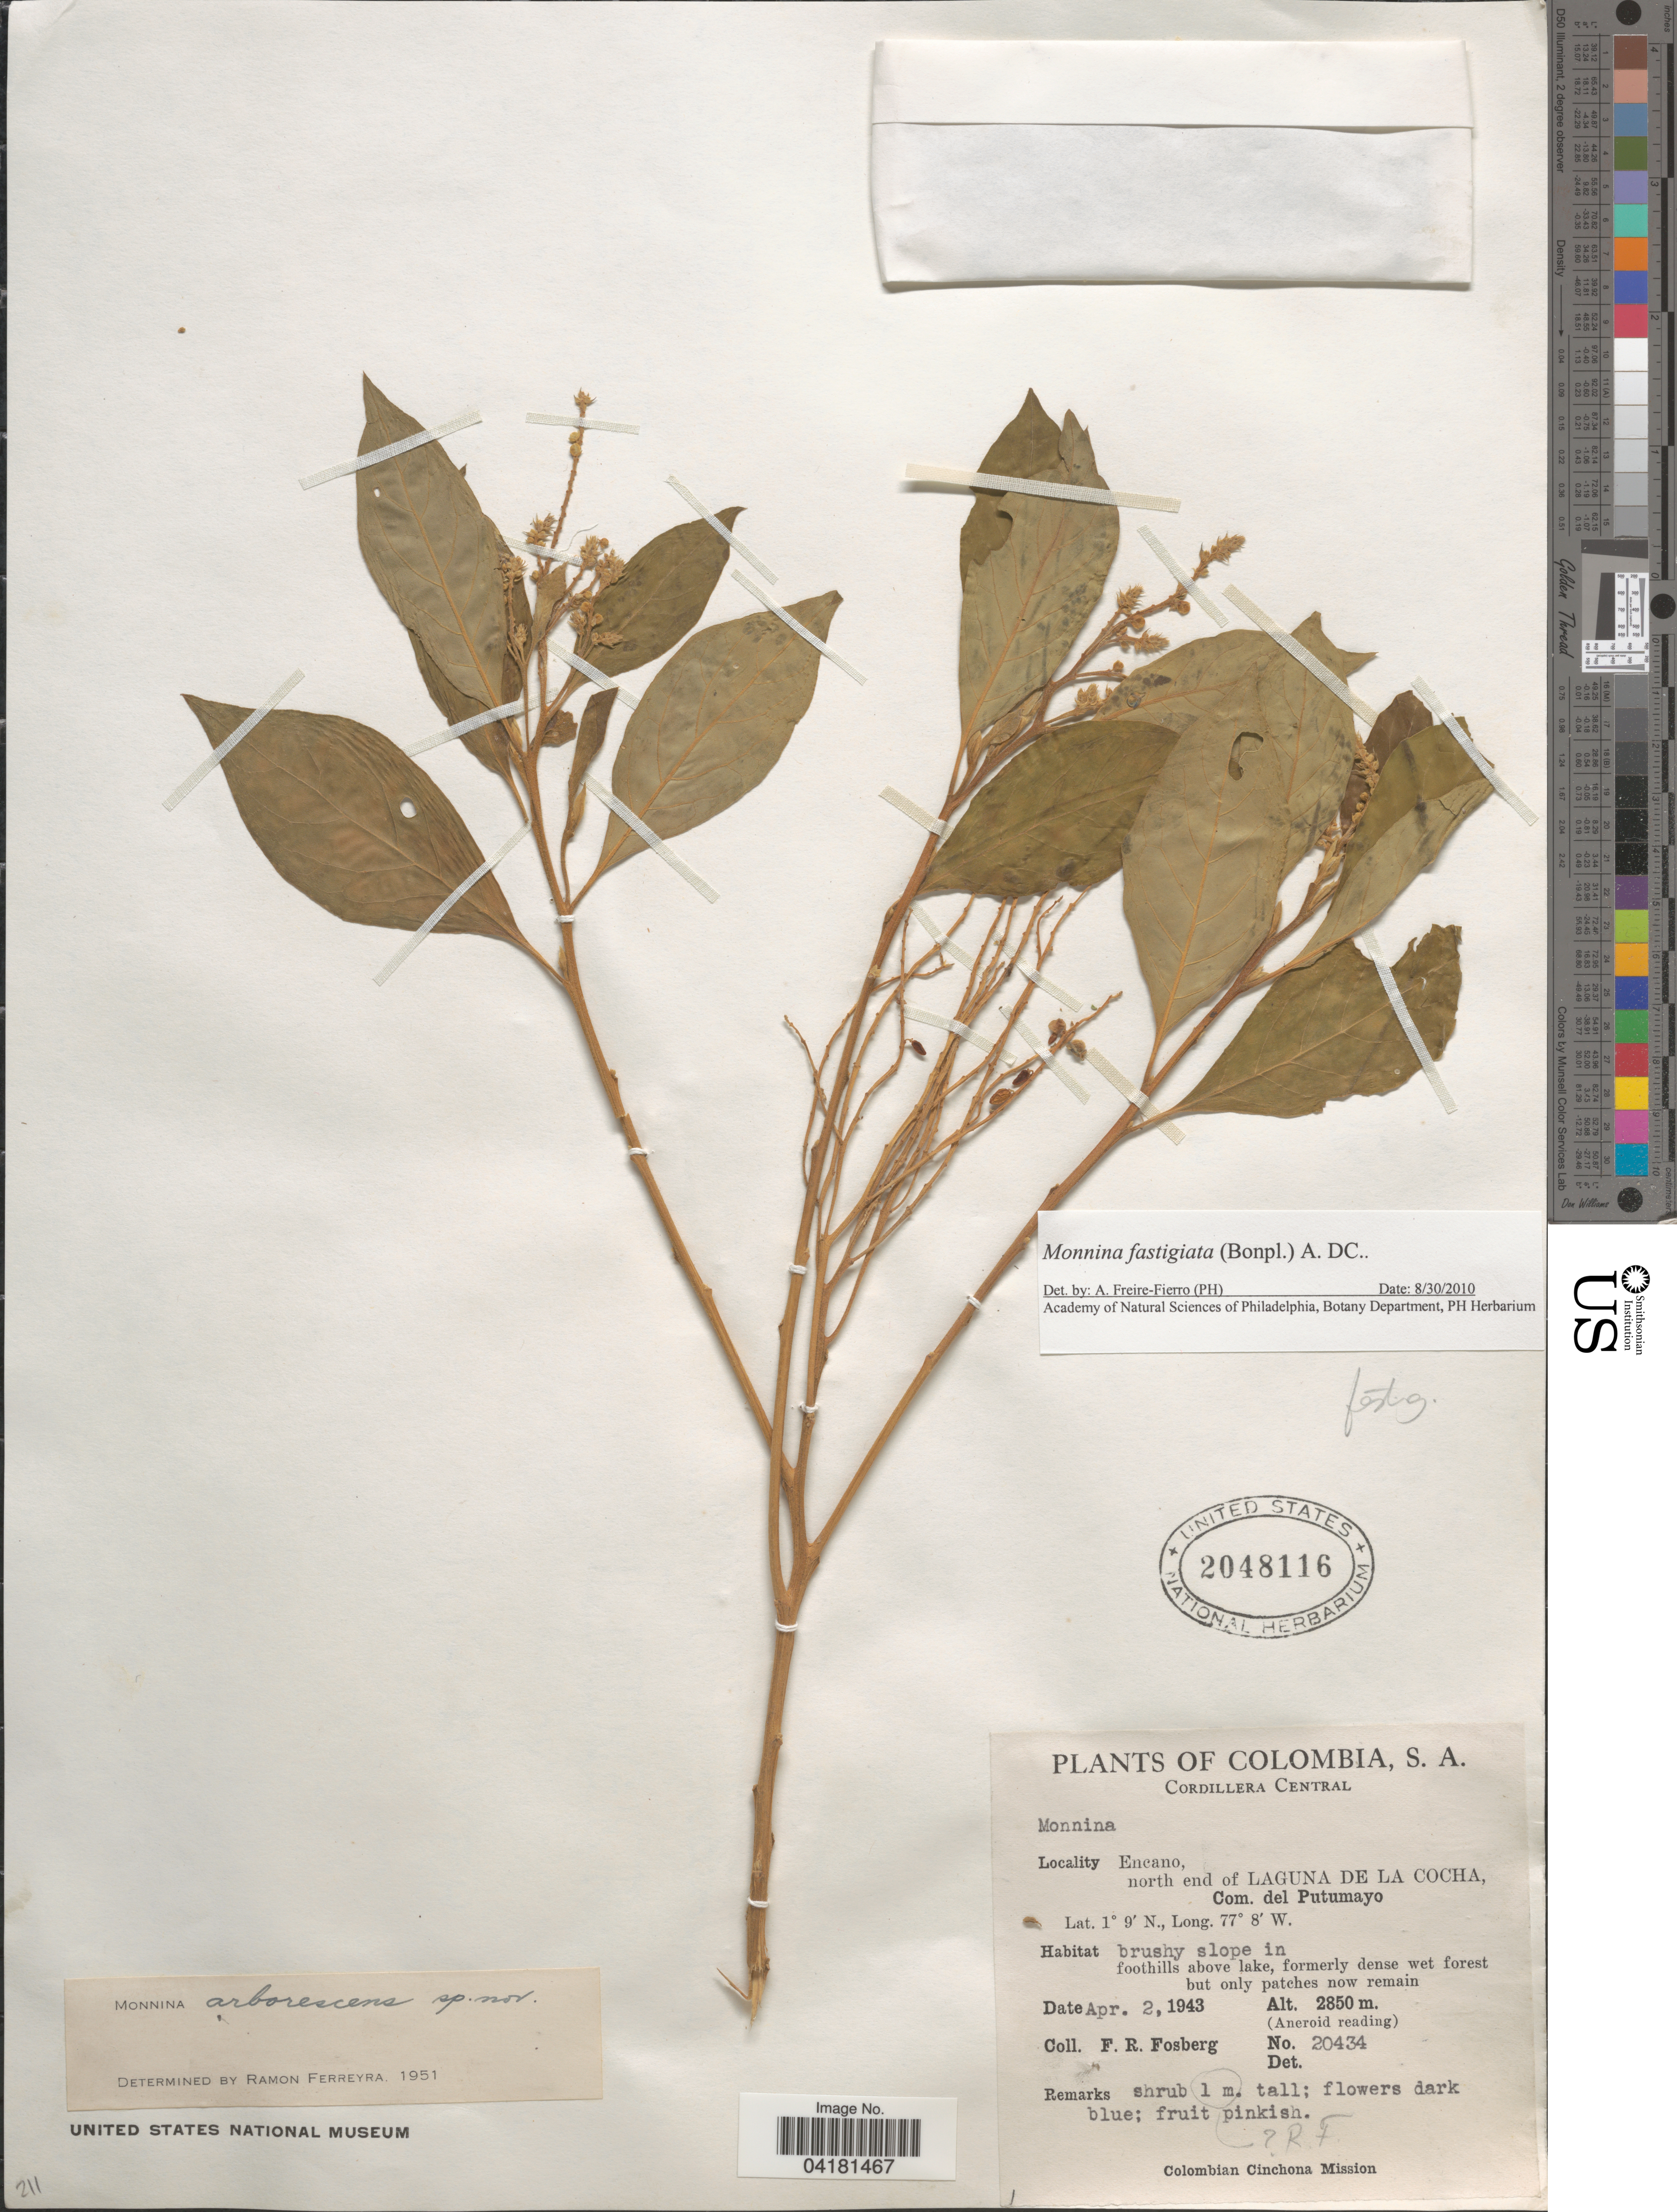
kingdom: Plantae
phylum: Tracheophyta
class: Magnoliopsida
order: Fabales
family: Polygalaceae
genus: Monnina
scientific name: Monnina fastigiata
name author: (Bonpl.) DC.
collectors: F. R. Fosberg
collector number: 20434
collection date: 1943-04-02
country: Colombia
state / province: Putumayo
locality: Cordillera Central. Encano, north end of Laguna de La Cocha, Com. del Putumayo.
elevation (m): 2850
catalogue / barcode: US 2048116